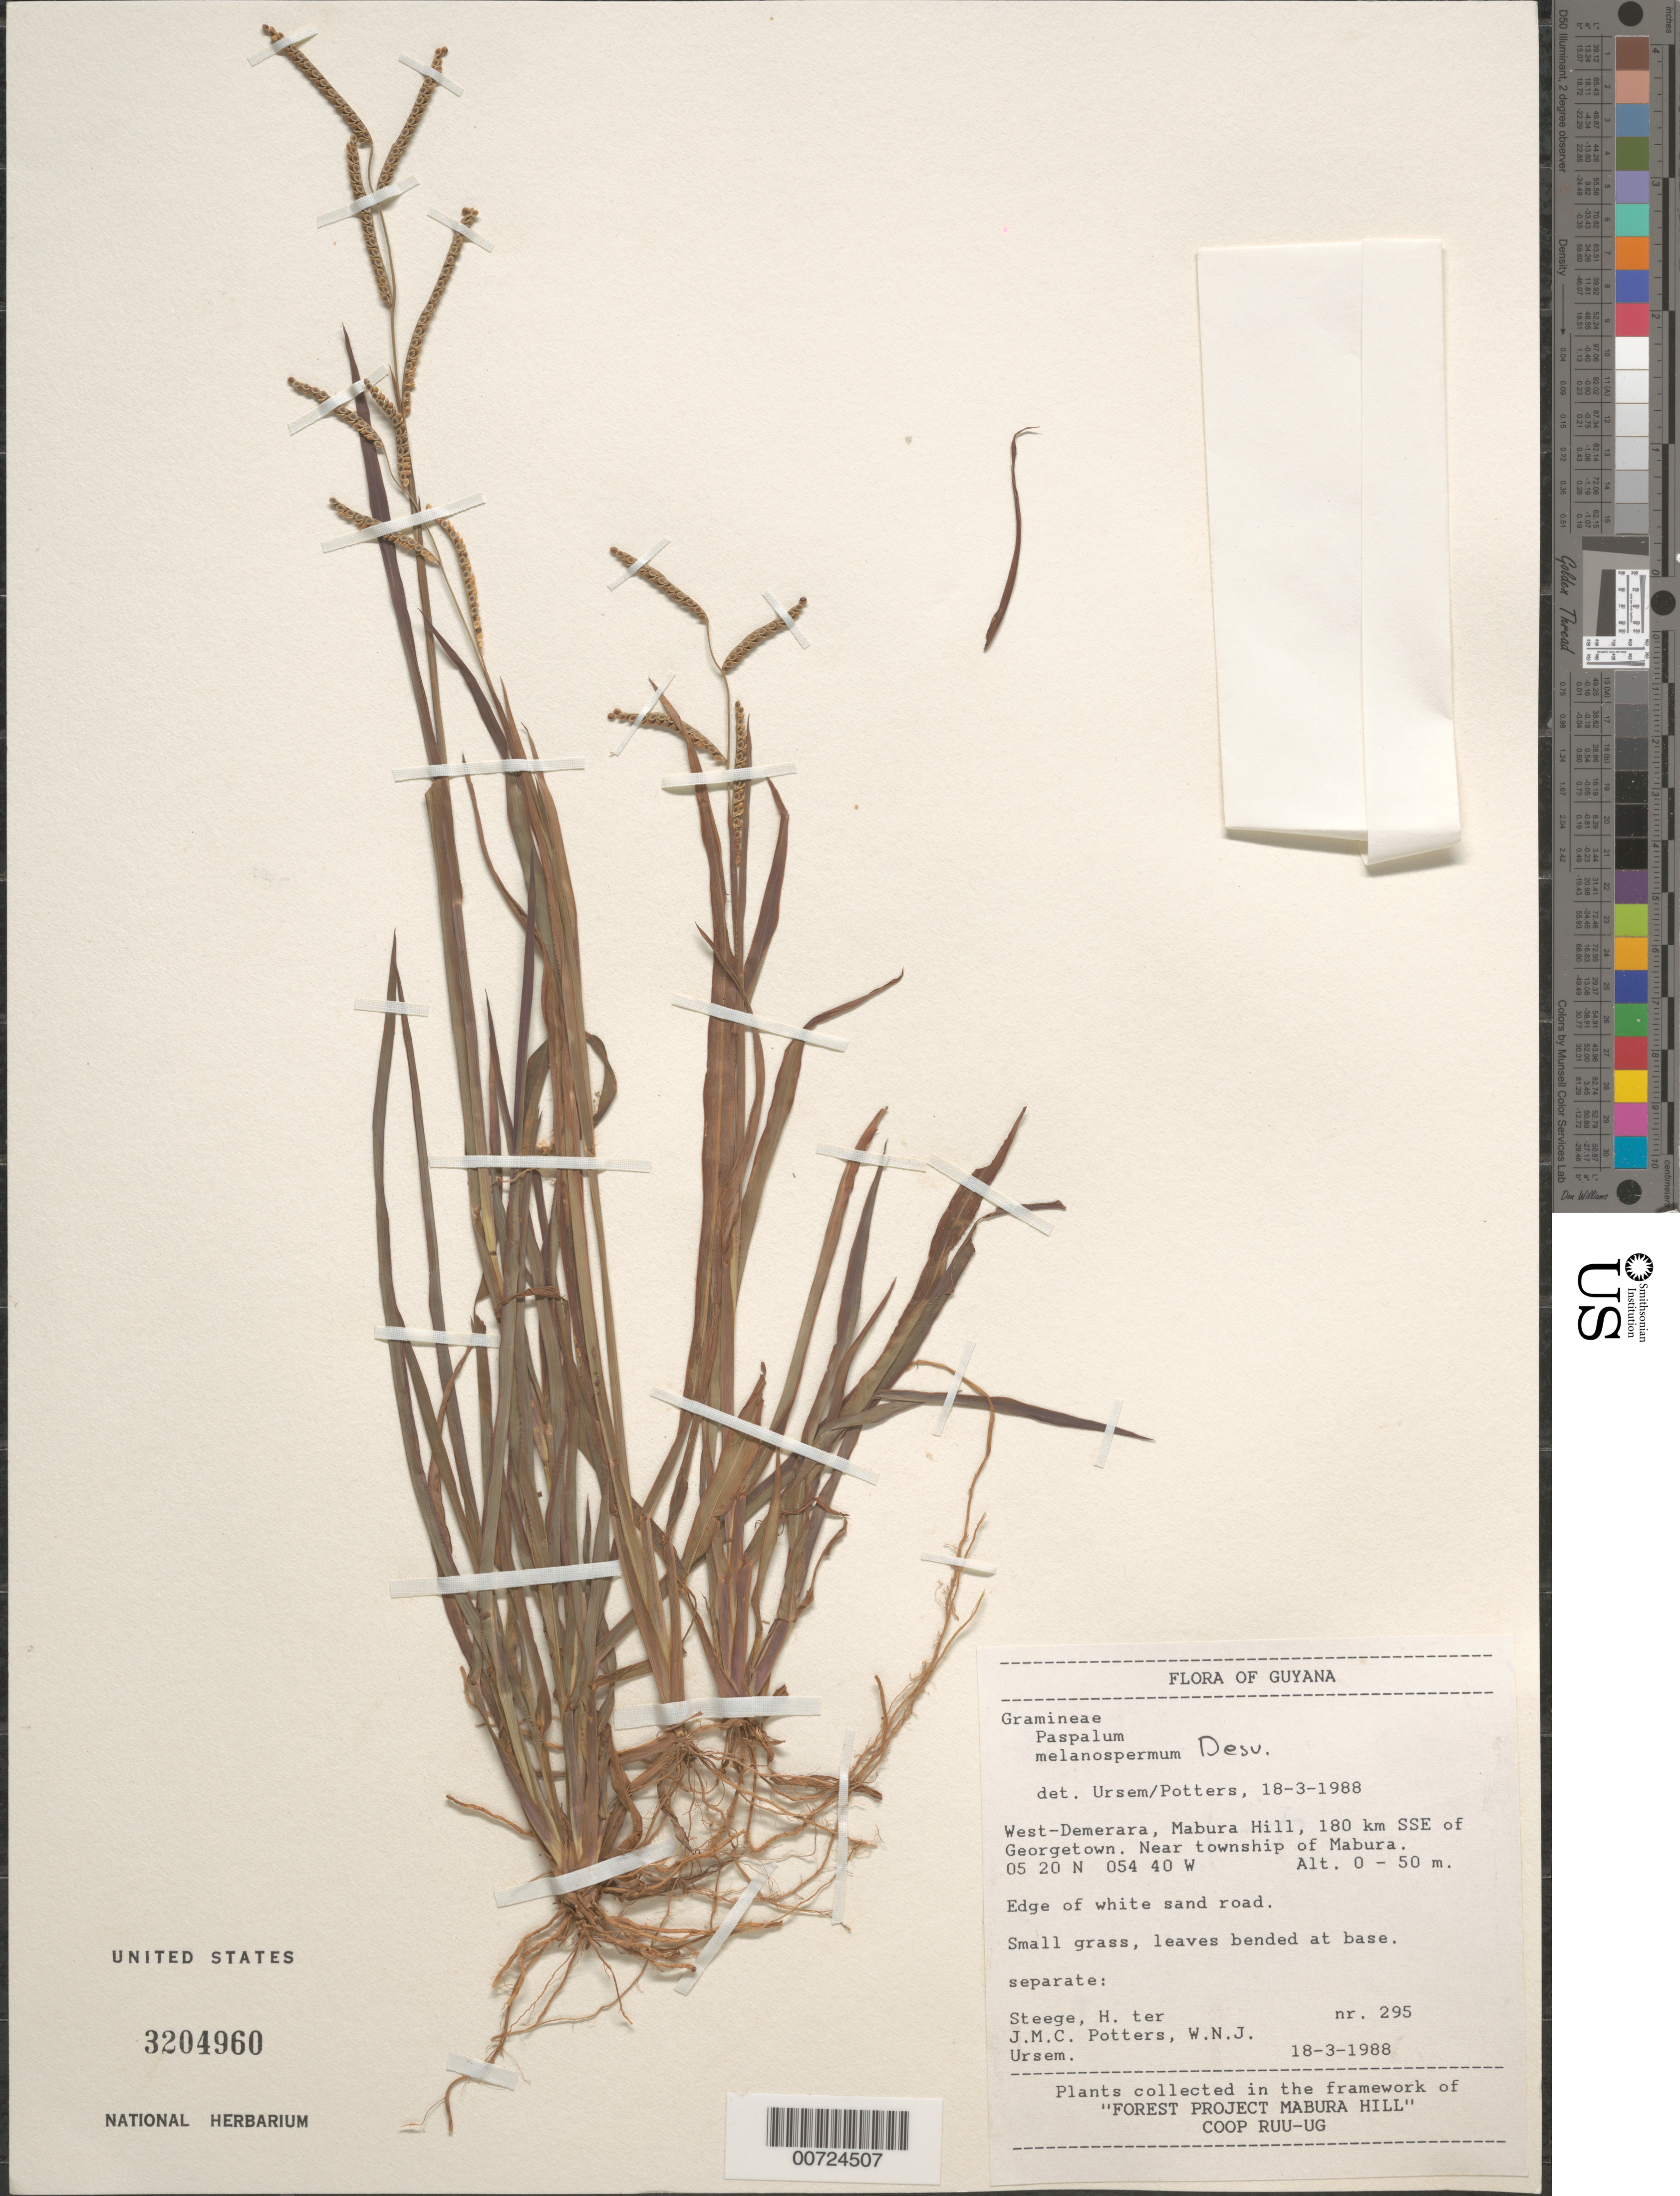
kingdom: Plantae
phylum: Tracheophyta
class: Liliopsida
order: Poales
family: Poaceae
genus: Paspalum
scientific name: Paspalum melanospermum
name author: Desv. ex Poir.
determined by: Ursem, W. N.; Potters, J. M.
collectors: H. ter Steege, J. Potters & W. Ursem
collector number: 295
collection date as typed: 18-Mar-88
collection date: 1988-03-18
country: Guyana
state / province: U. Demerara-Berbice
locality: Mabura Hill, 180 km SSE of Georgetown, near township of Mabura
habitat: Edge of white sand road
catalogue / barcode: US 3204960